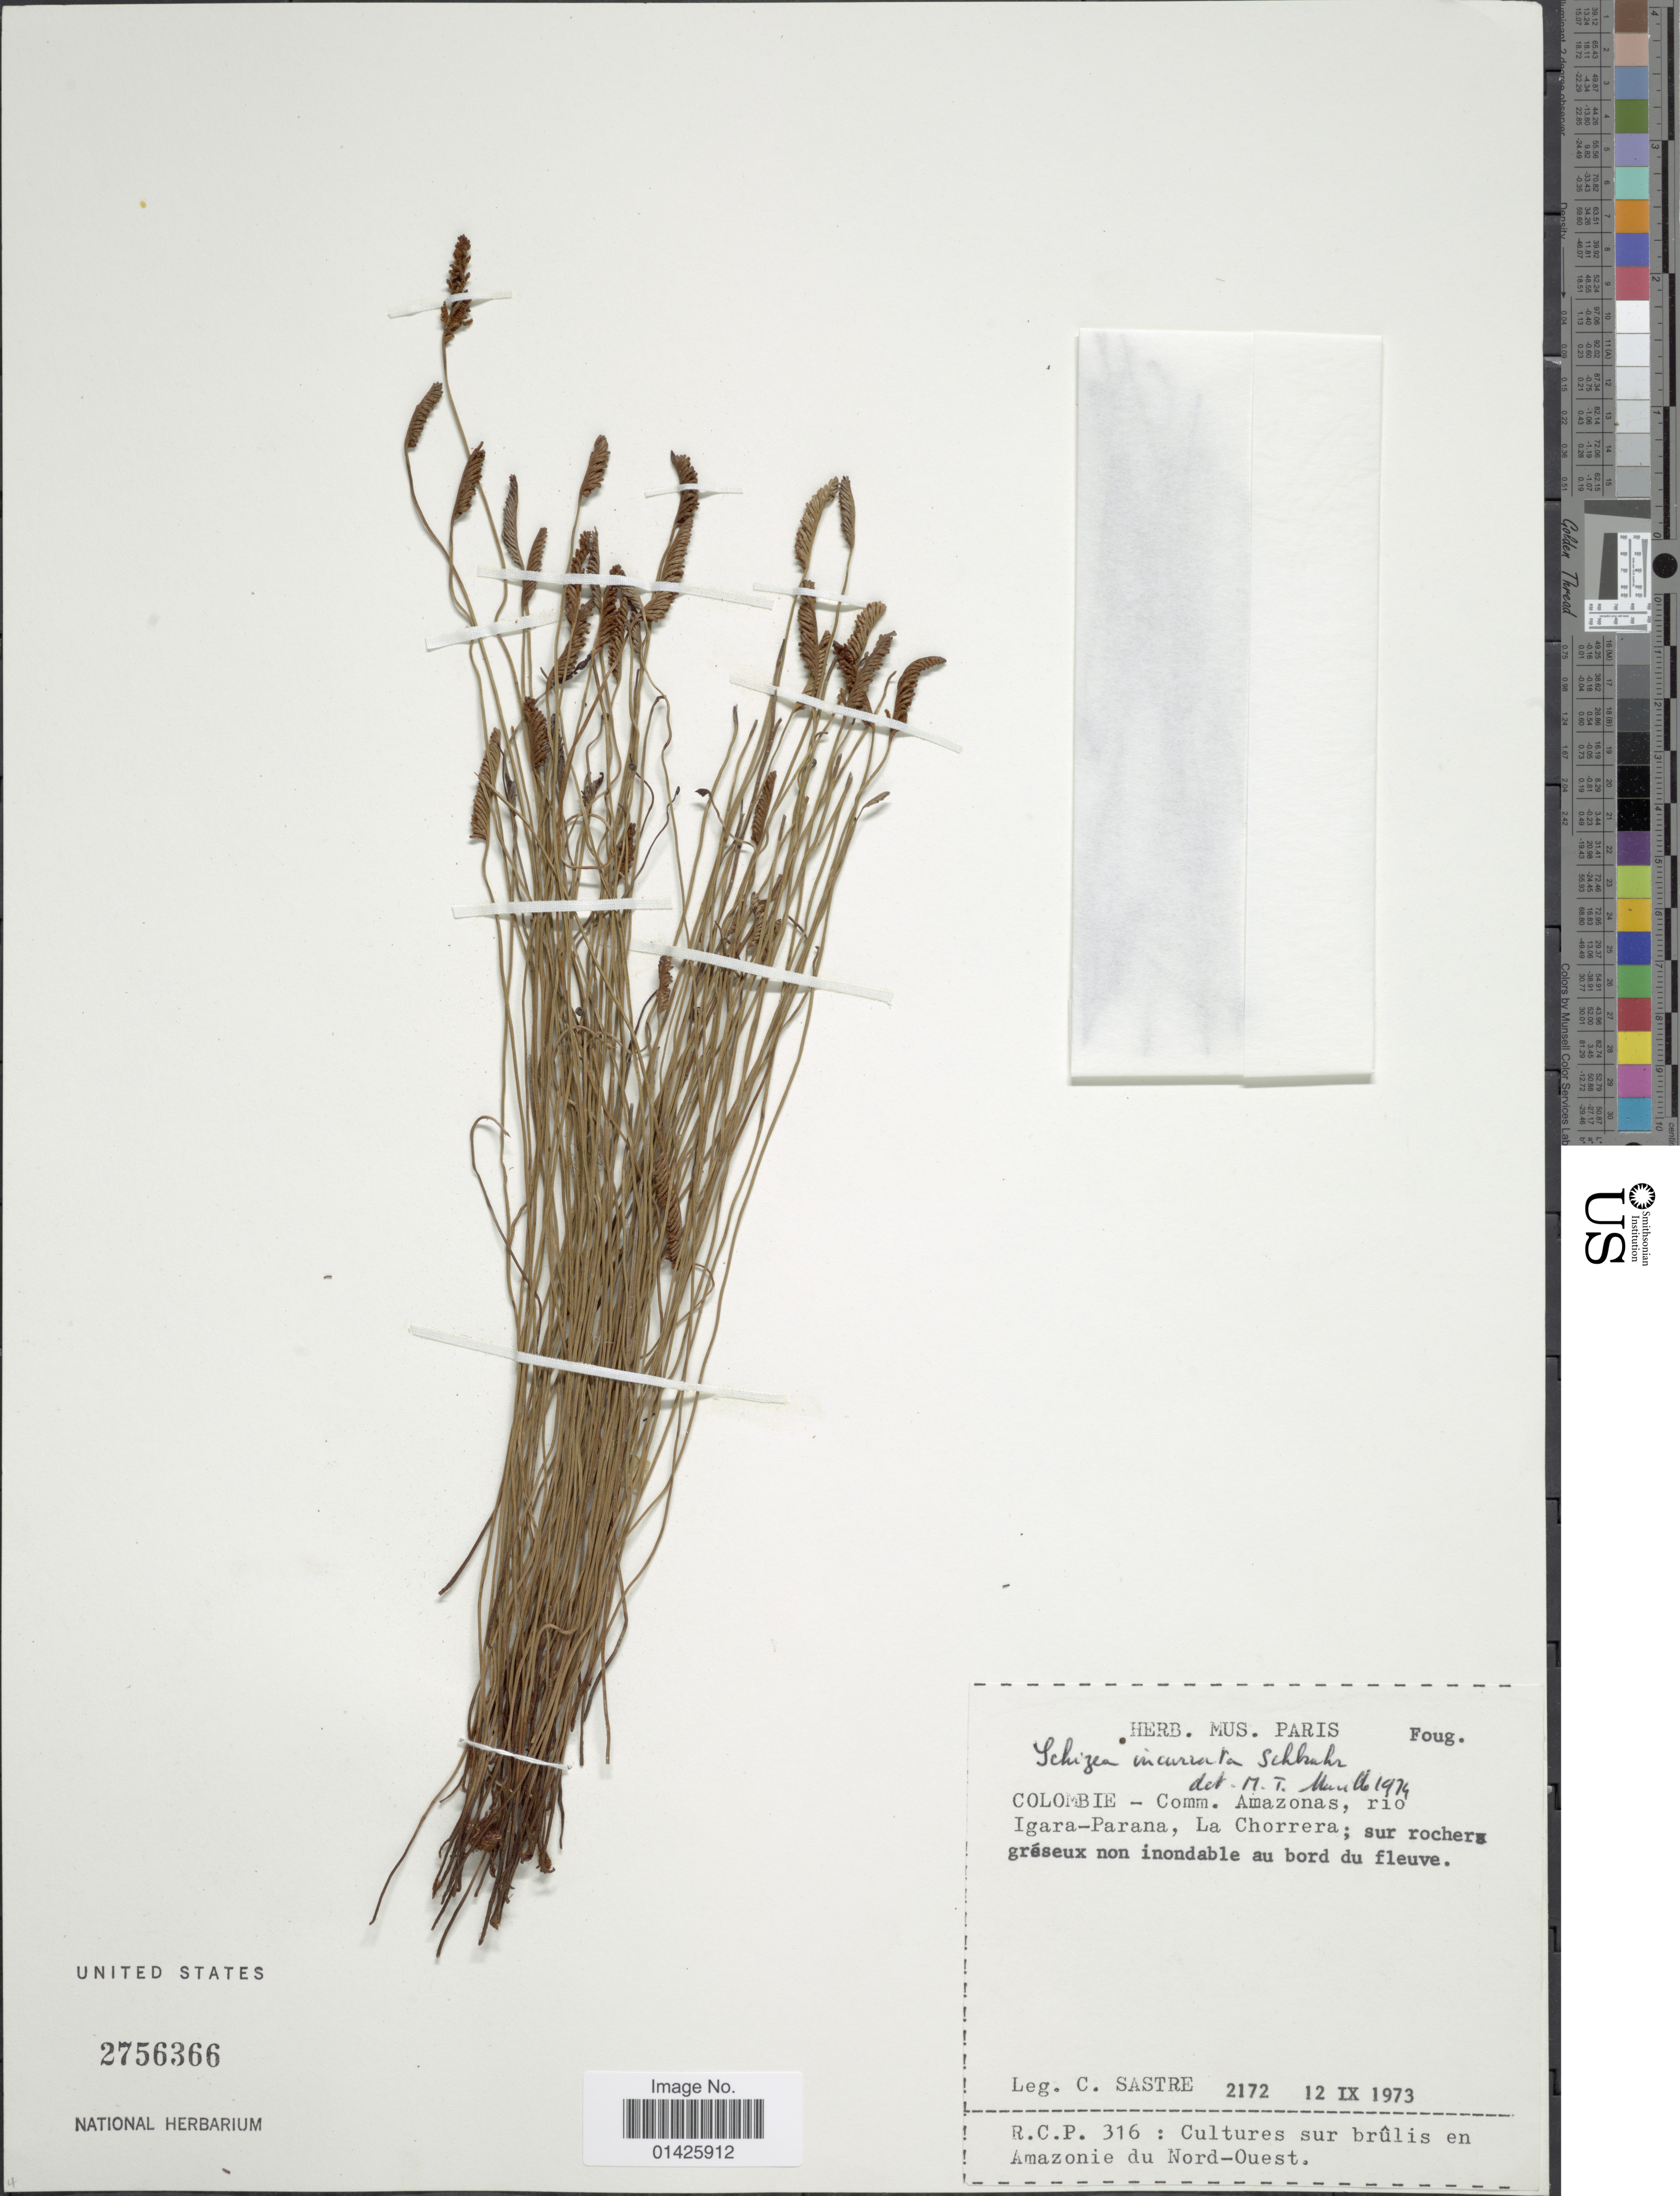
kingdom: Plantae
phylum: Tracheophyta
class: Polypodiopsida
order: Schizaeales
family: Schizaeaceae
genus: Schizaea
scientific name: Schizaea incurvata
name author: Schkuhr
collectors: C. Sastre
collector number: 2172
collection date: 1973-09-12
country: Colombia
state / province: Amazônas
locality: Com. Amazonas, rio Igara-Parana(aff. rio Putumayo), corr La Chorrera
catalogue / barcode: US 2756366